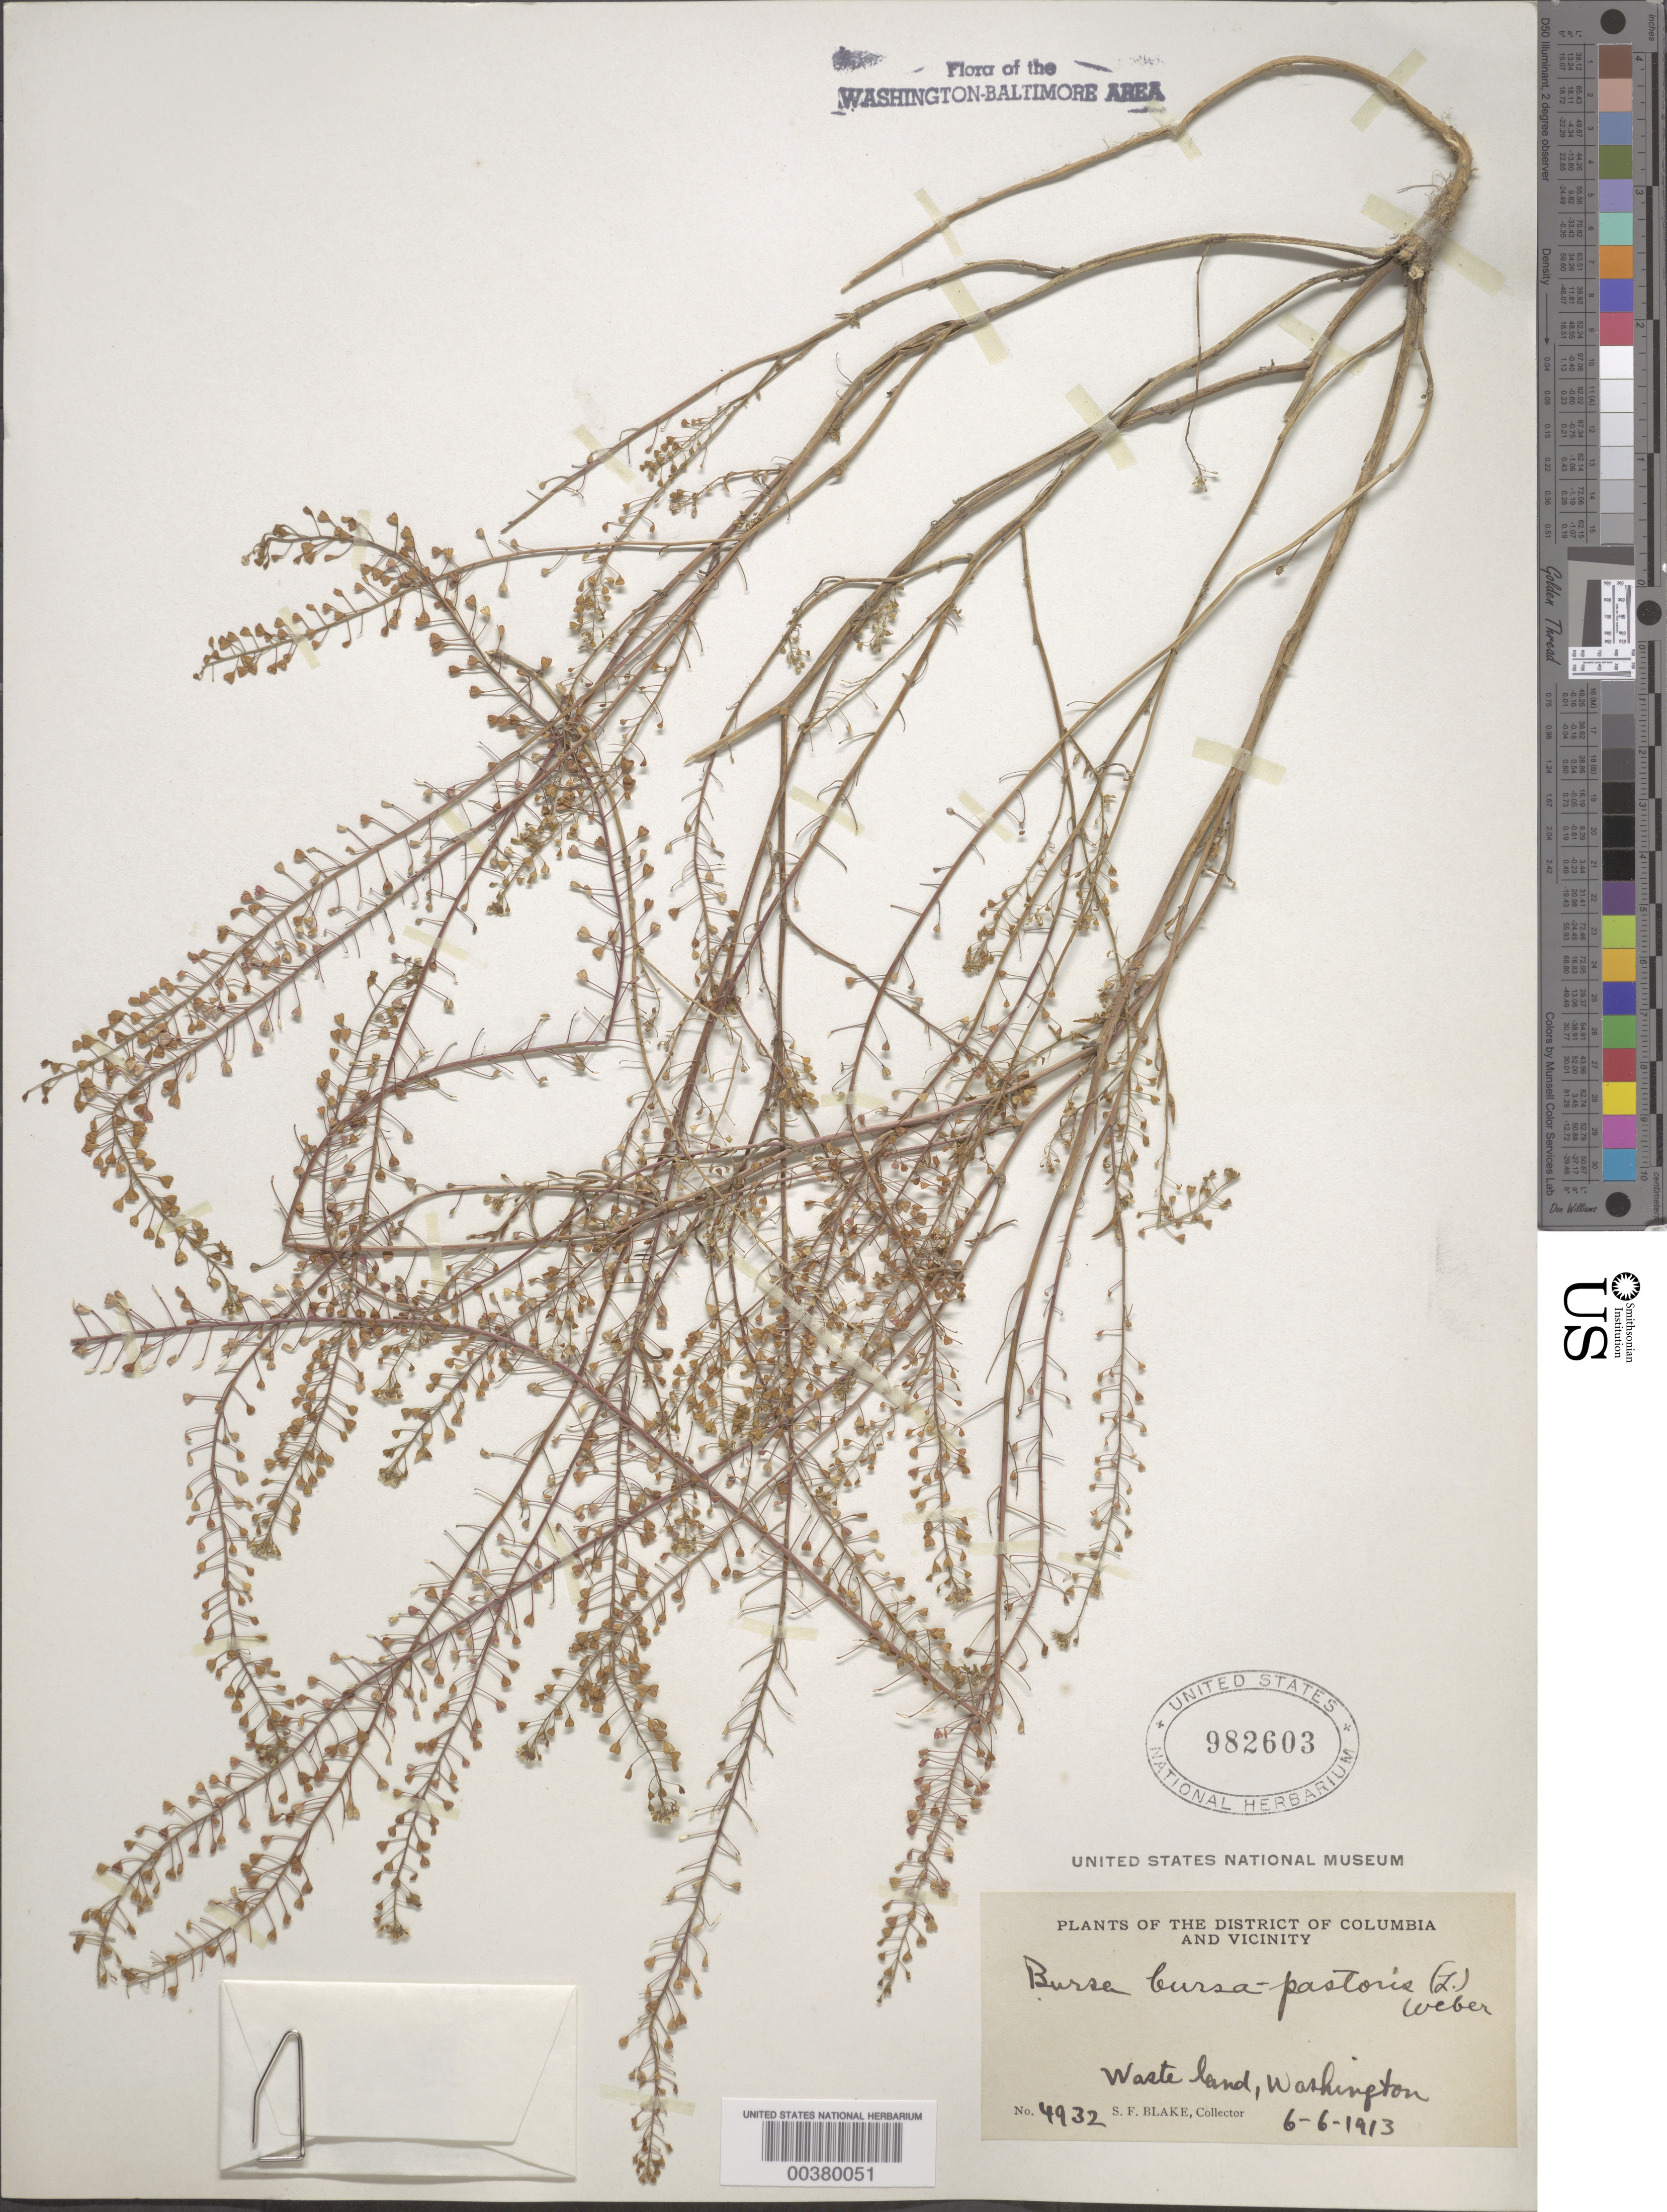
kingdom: Plantae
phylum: Tracheophyta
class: Magnoliopsida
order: Brassicales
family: Brassicaceae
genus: Capsella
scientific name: Capsella bursa-pastoris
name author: (L.) Medik.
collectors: S. Blake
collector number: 4932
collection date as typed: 06 Jun 1913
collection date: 1913-06-06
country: United States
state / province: District of Columbia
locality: waste Land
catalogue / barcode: US 982603